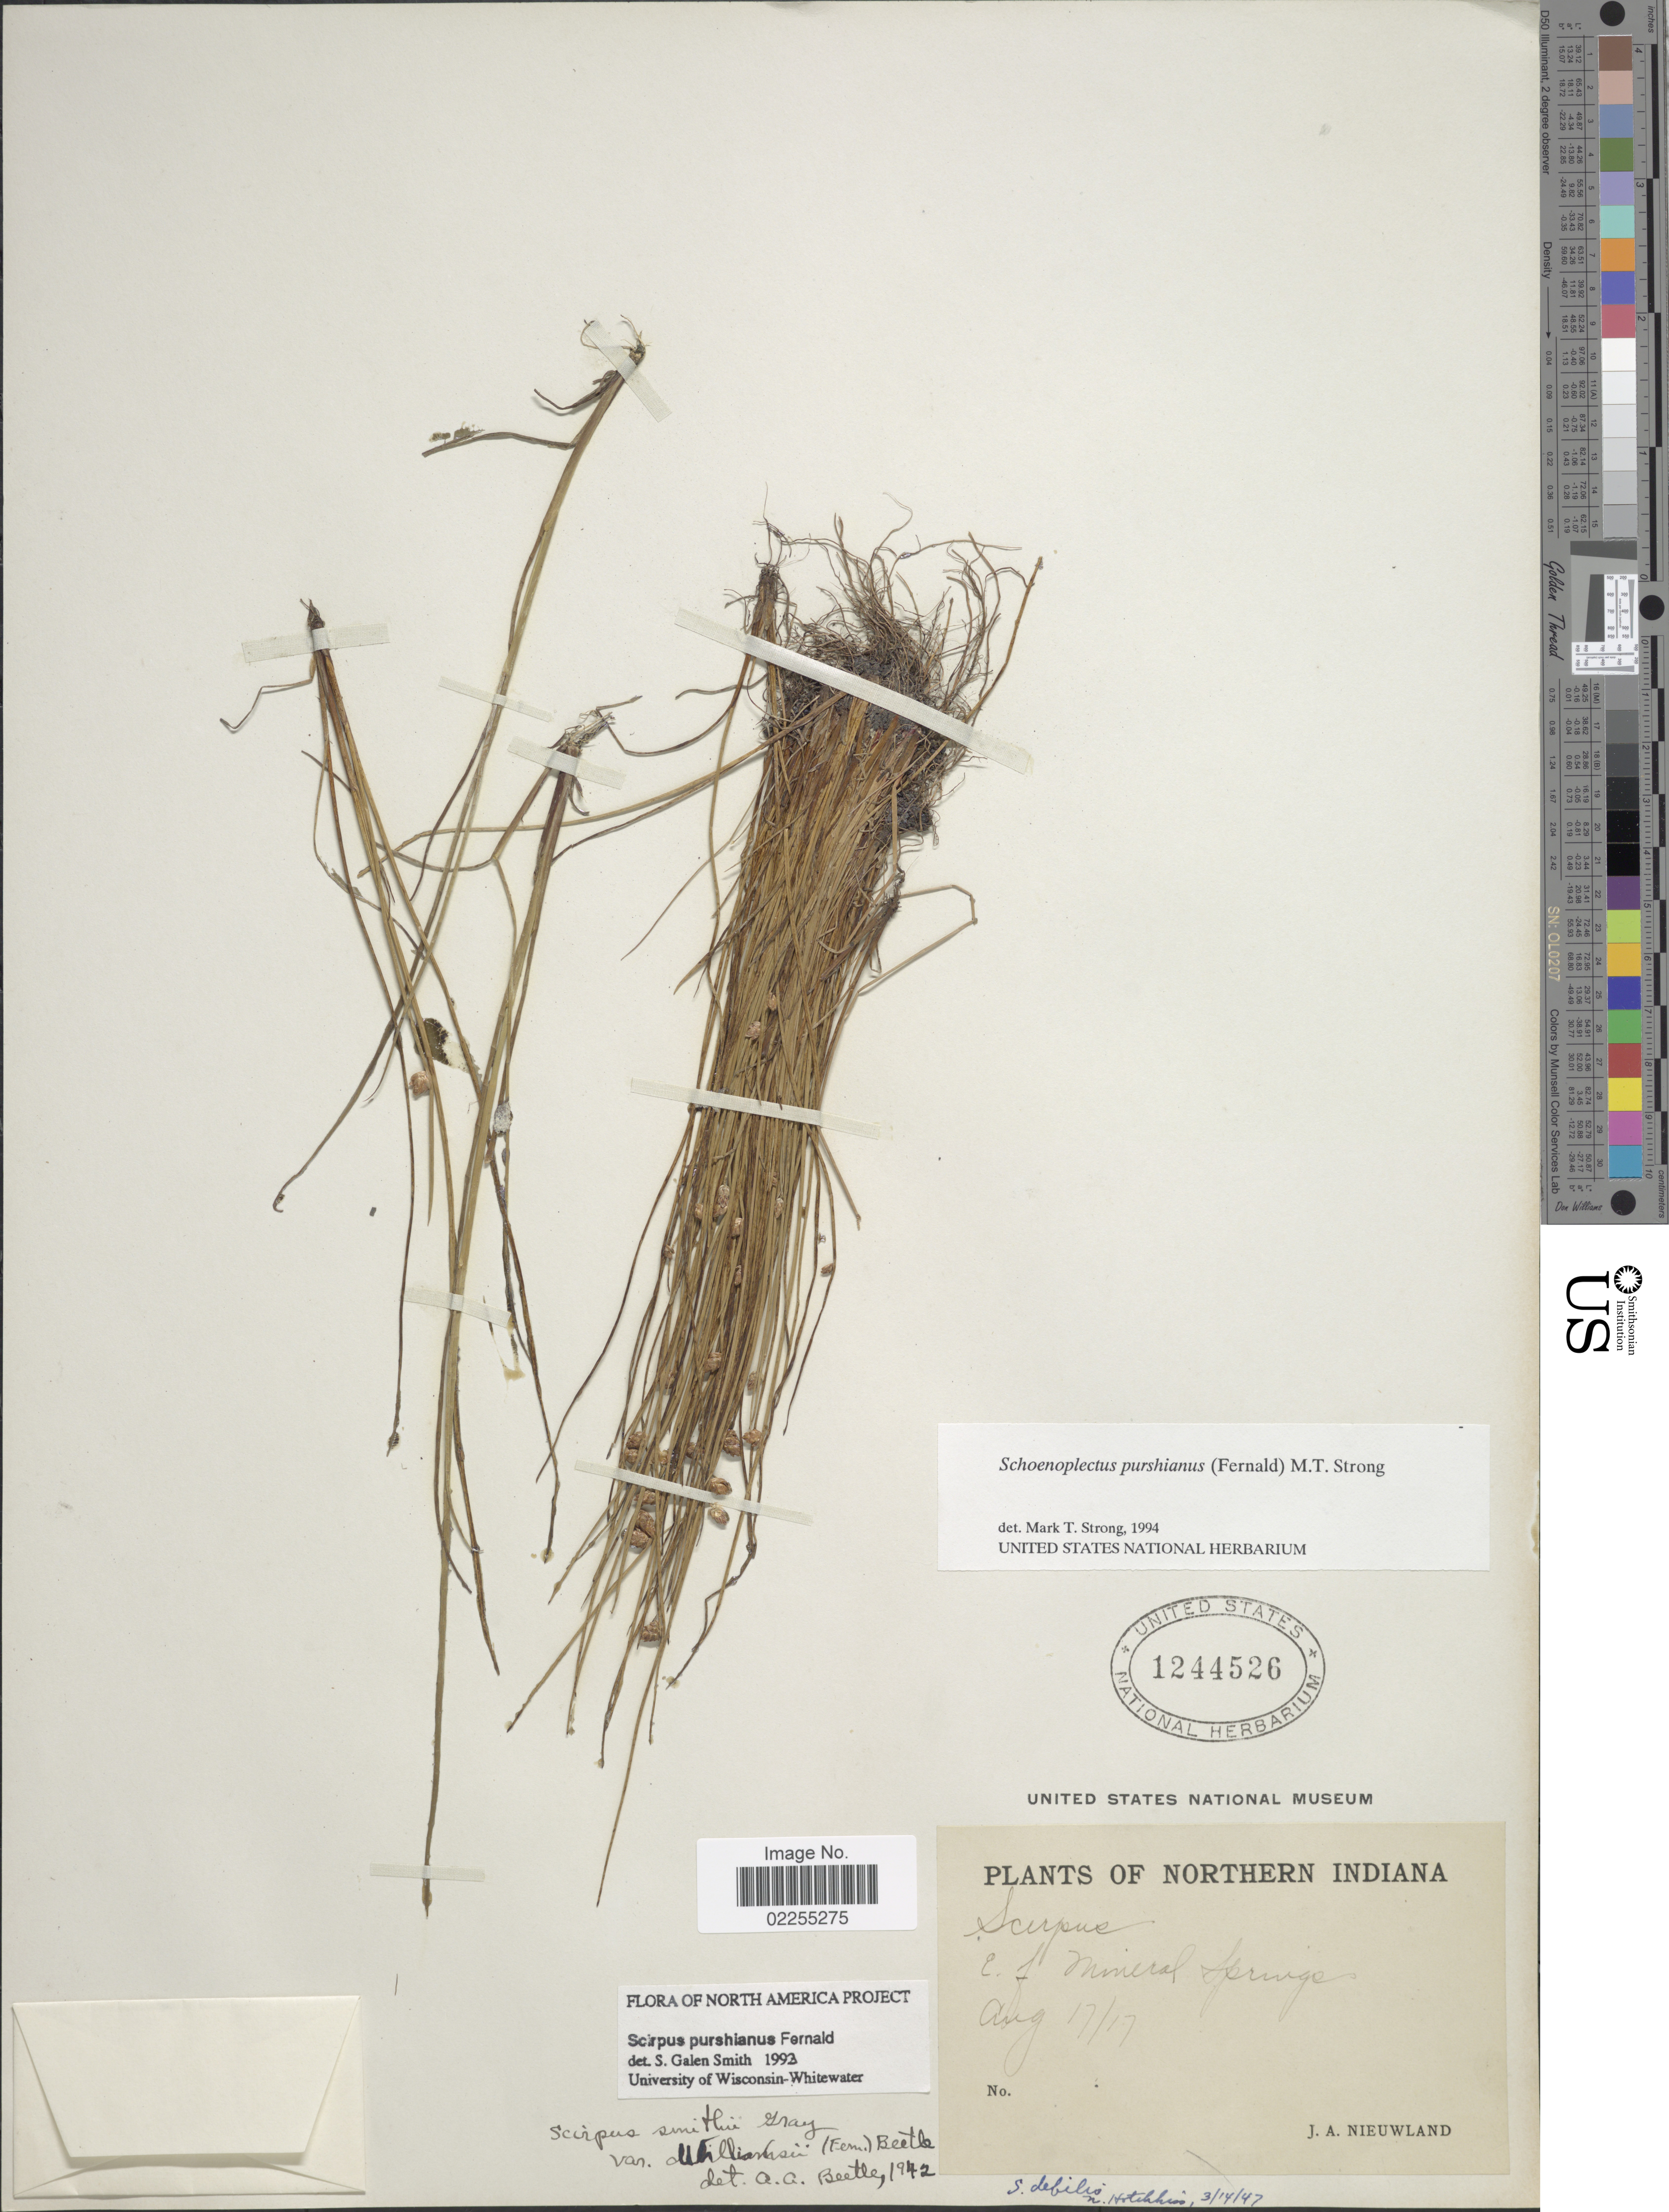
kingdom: Plantae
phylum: Tracheophyta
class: Liliopsida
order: Poales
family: Cyperaceae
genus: Schoenoplectus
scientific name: Schoenoplectus purshianus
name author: (Fernald) M.T. Strong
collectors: J. A. Nieuwland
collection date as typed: Transcribed d/m/y: 17/8/17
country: United States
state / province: Indiana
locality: Northern Indiana. E. f Mineral Springs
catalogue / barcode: US 1244526